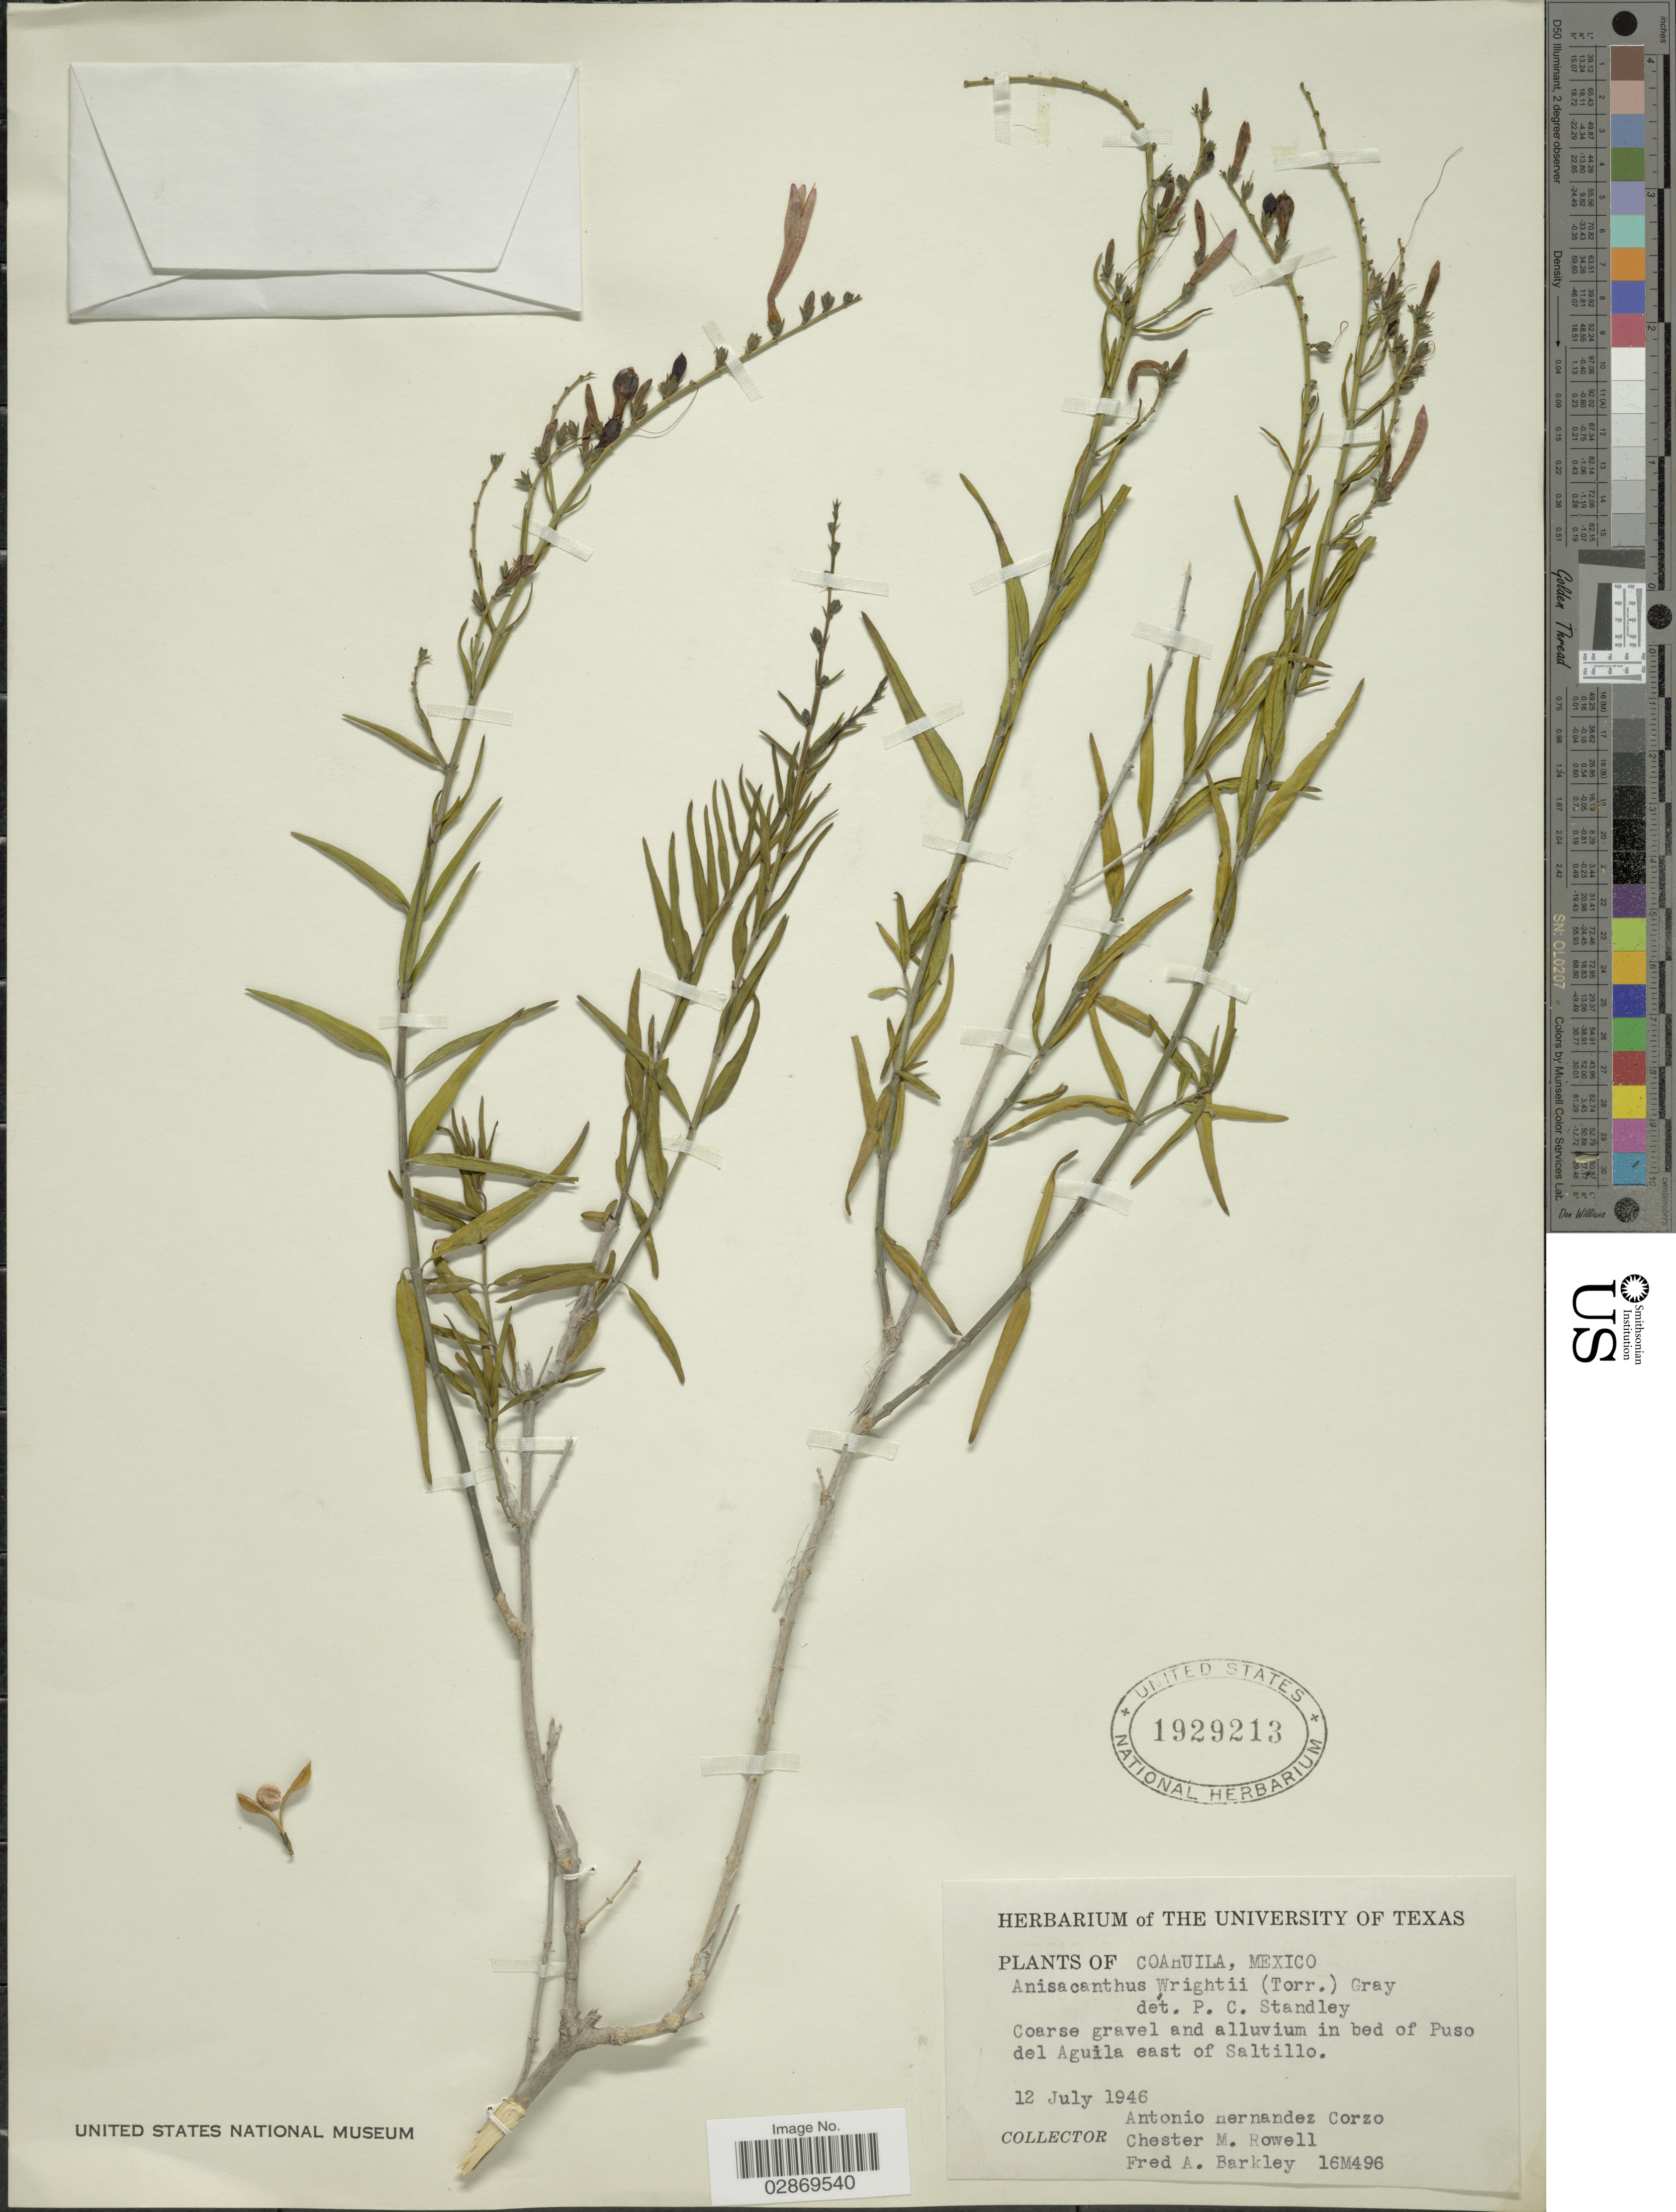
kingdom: Plantae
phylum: Tracheophyta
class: Magnoliopsida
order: Lamiales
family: Acanthaceae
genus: Anisacanthus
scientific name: Anisacanthus quadrifidus var. brevilobus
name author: (S.H. Hagen) Henrickson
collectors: A. Hernandez-Corzo, C. M. Rowell & F. A. Barkley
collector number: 16M496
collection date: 1946-07-12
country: Mexico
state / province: Coahuila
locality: Coarse gravel and alluvium in bed of Puso del Aguila east of Saltillo.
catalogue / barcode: US 1929213